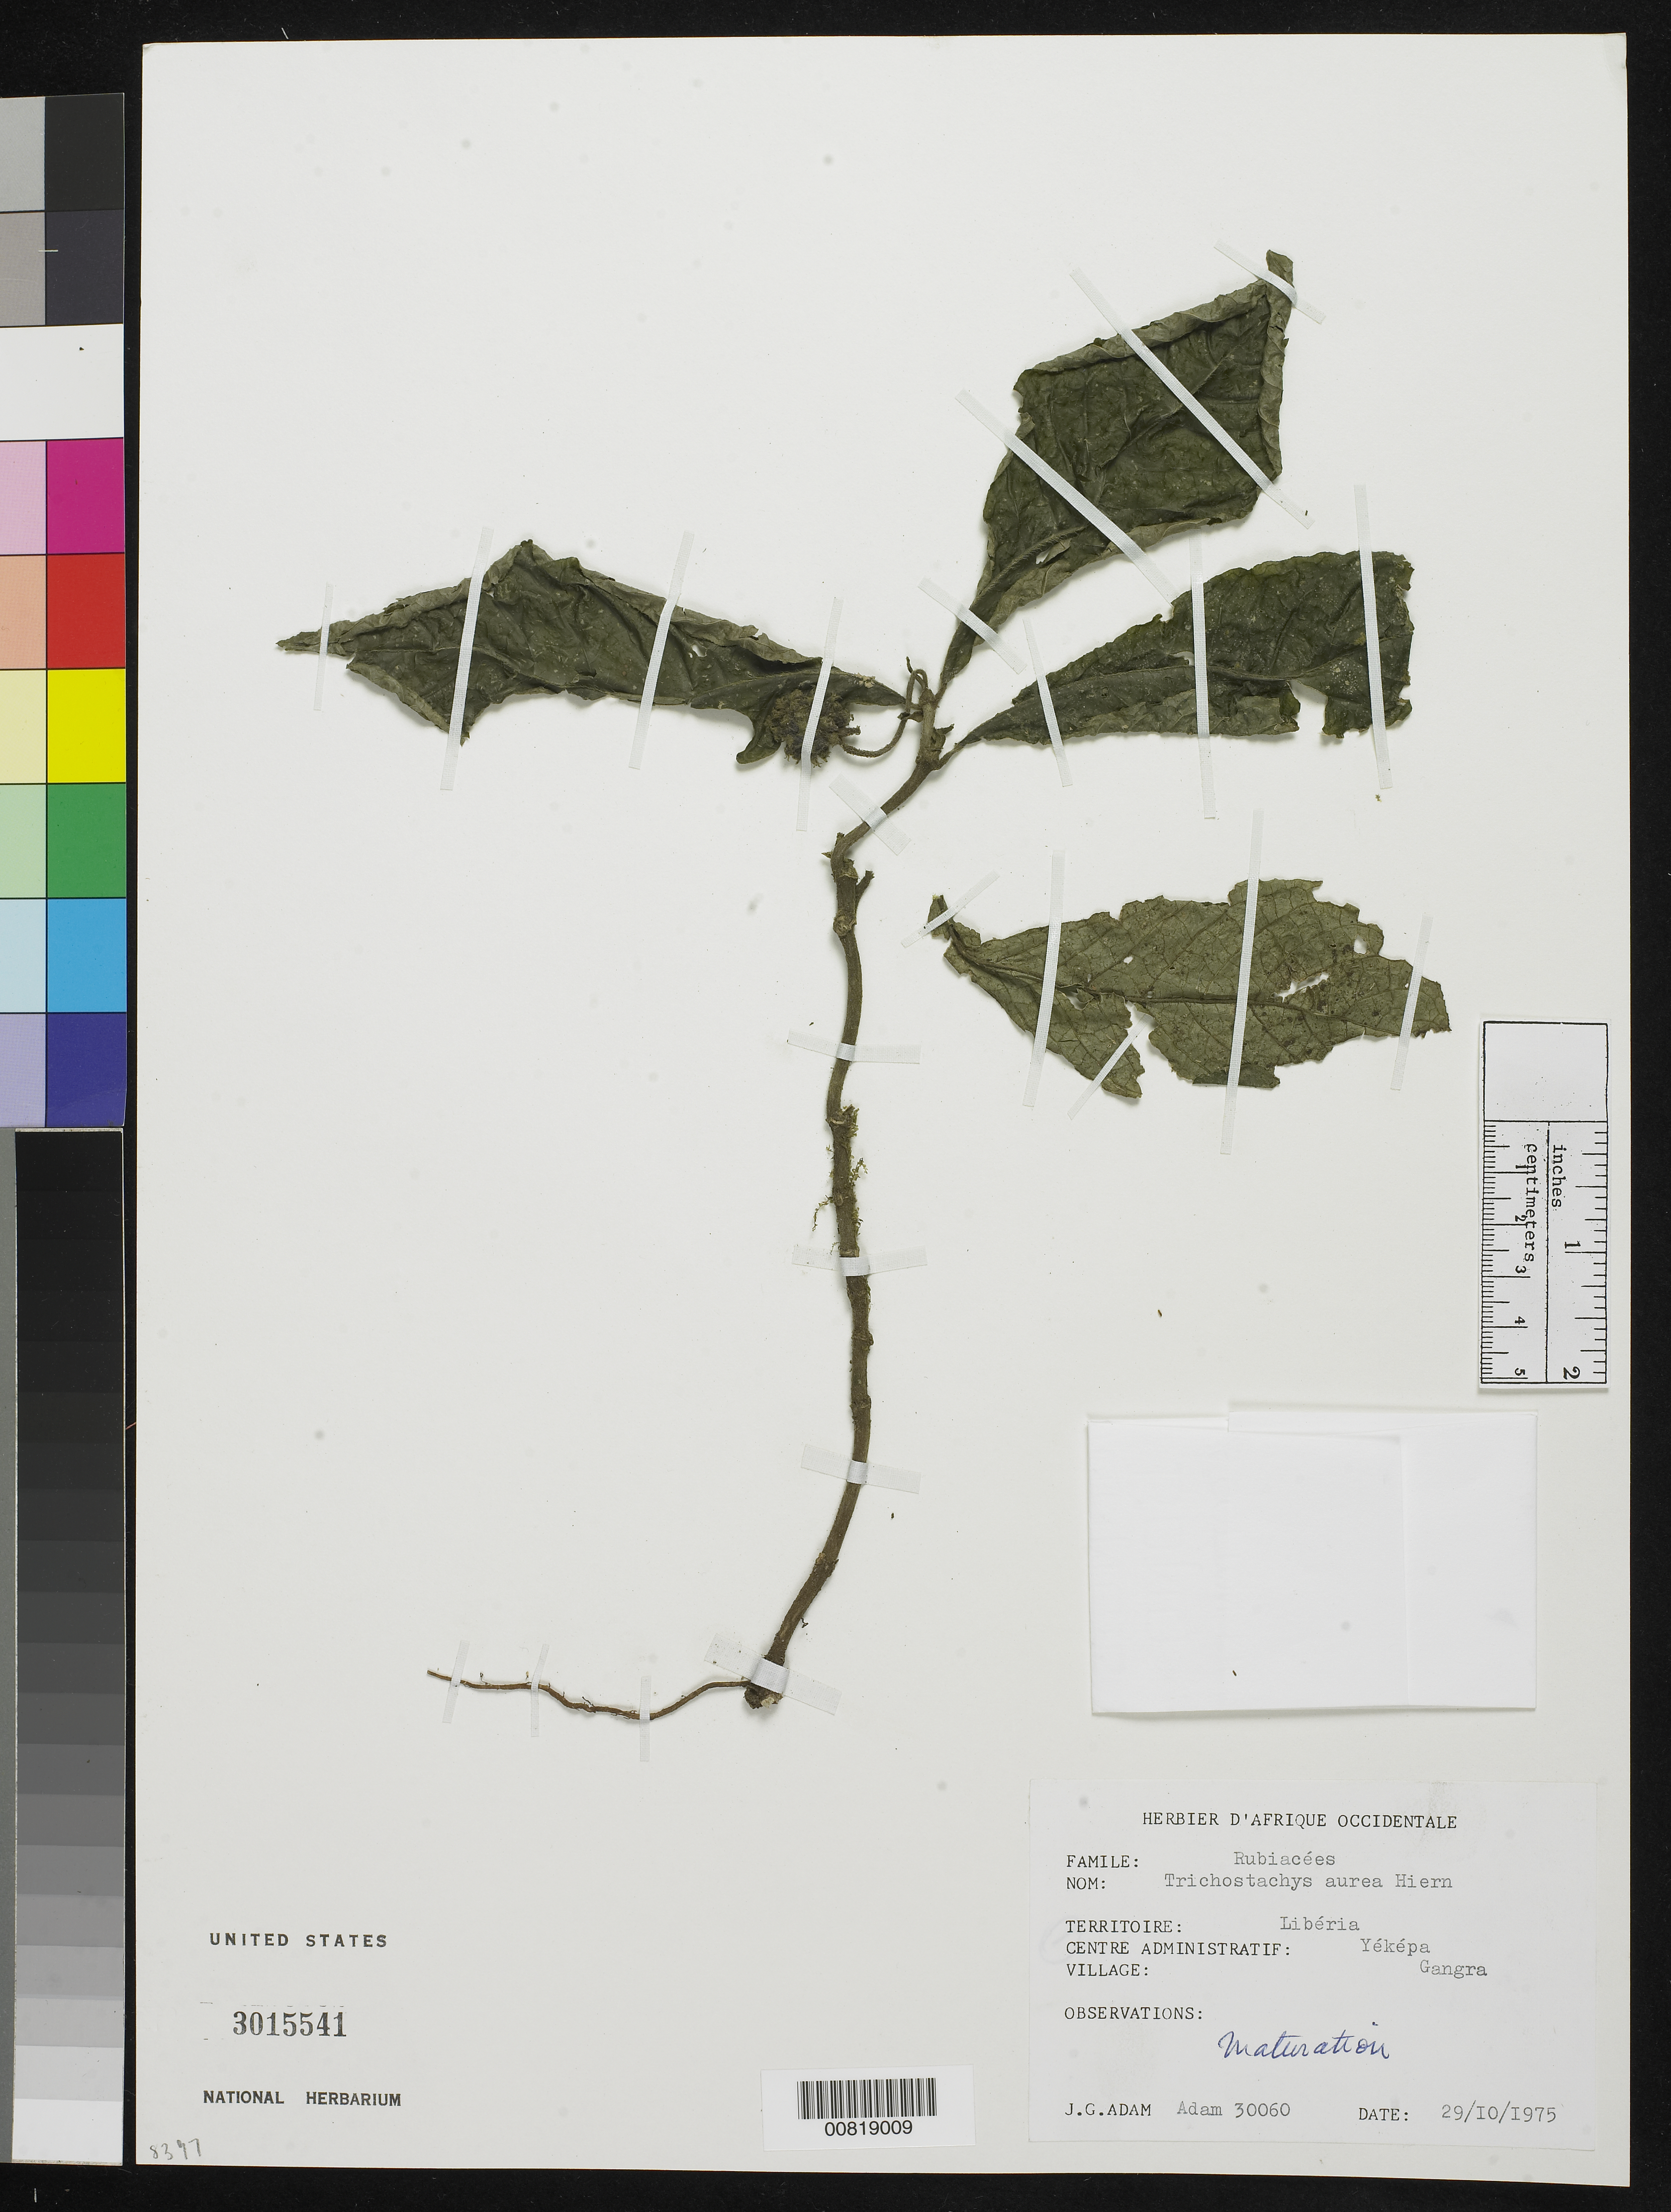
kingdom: Plantae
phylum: Tracheophyta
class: Magnoliopsida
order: Gentianales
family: Rubiaceae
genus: Trichostachys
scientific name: Trichostachys aurea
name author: Hiern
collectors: J. Adam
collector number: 30060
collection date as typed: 29 Oct 1975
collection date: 1975-10-29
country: Liberia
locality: Yéképa, Gangra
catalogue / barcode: US 3015541